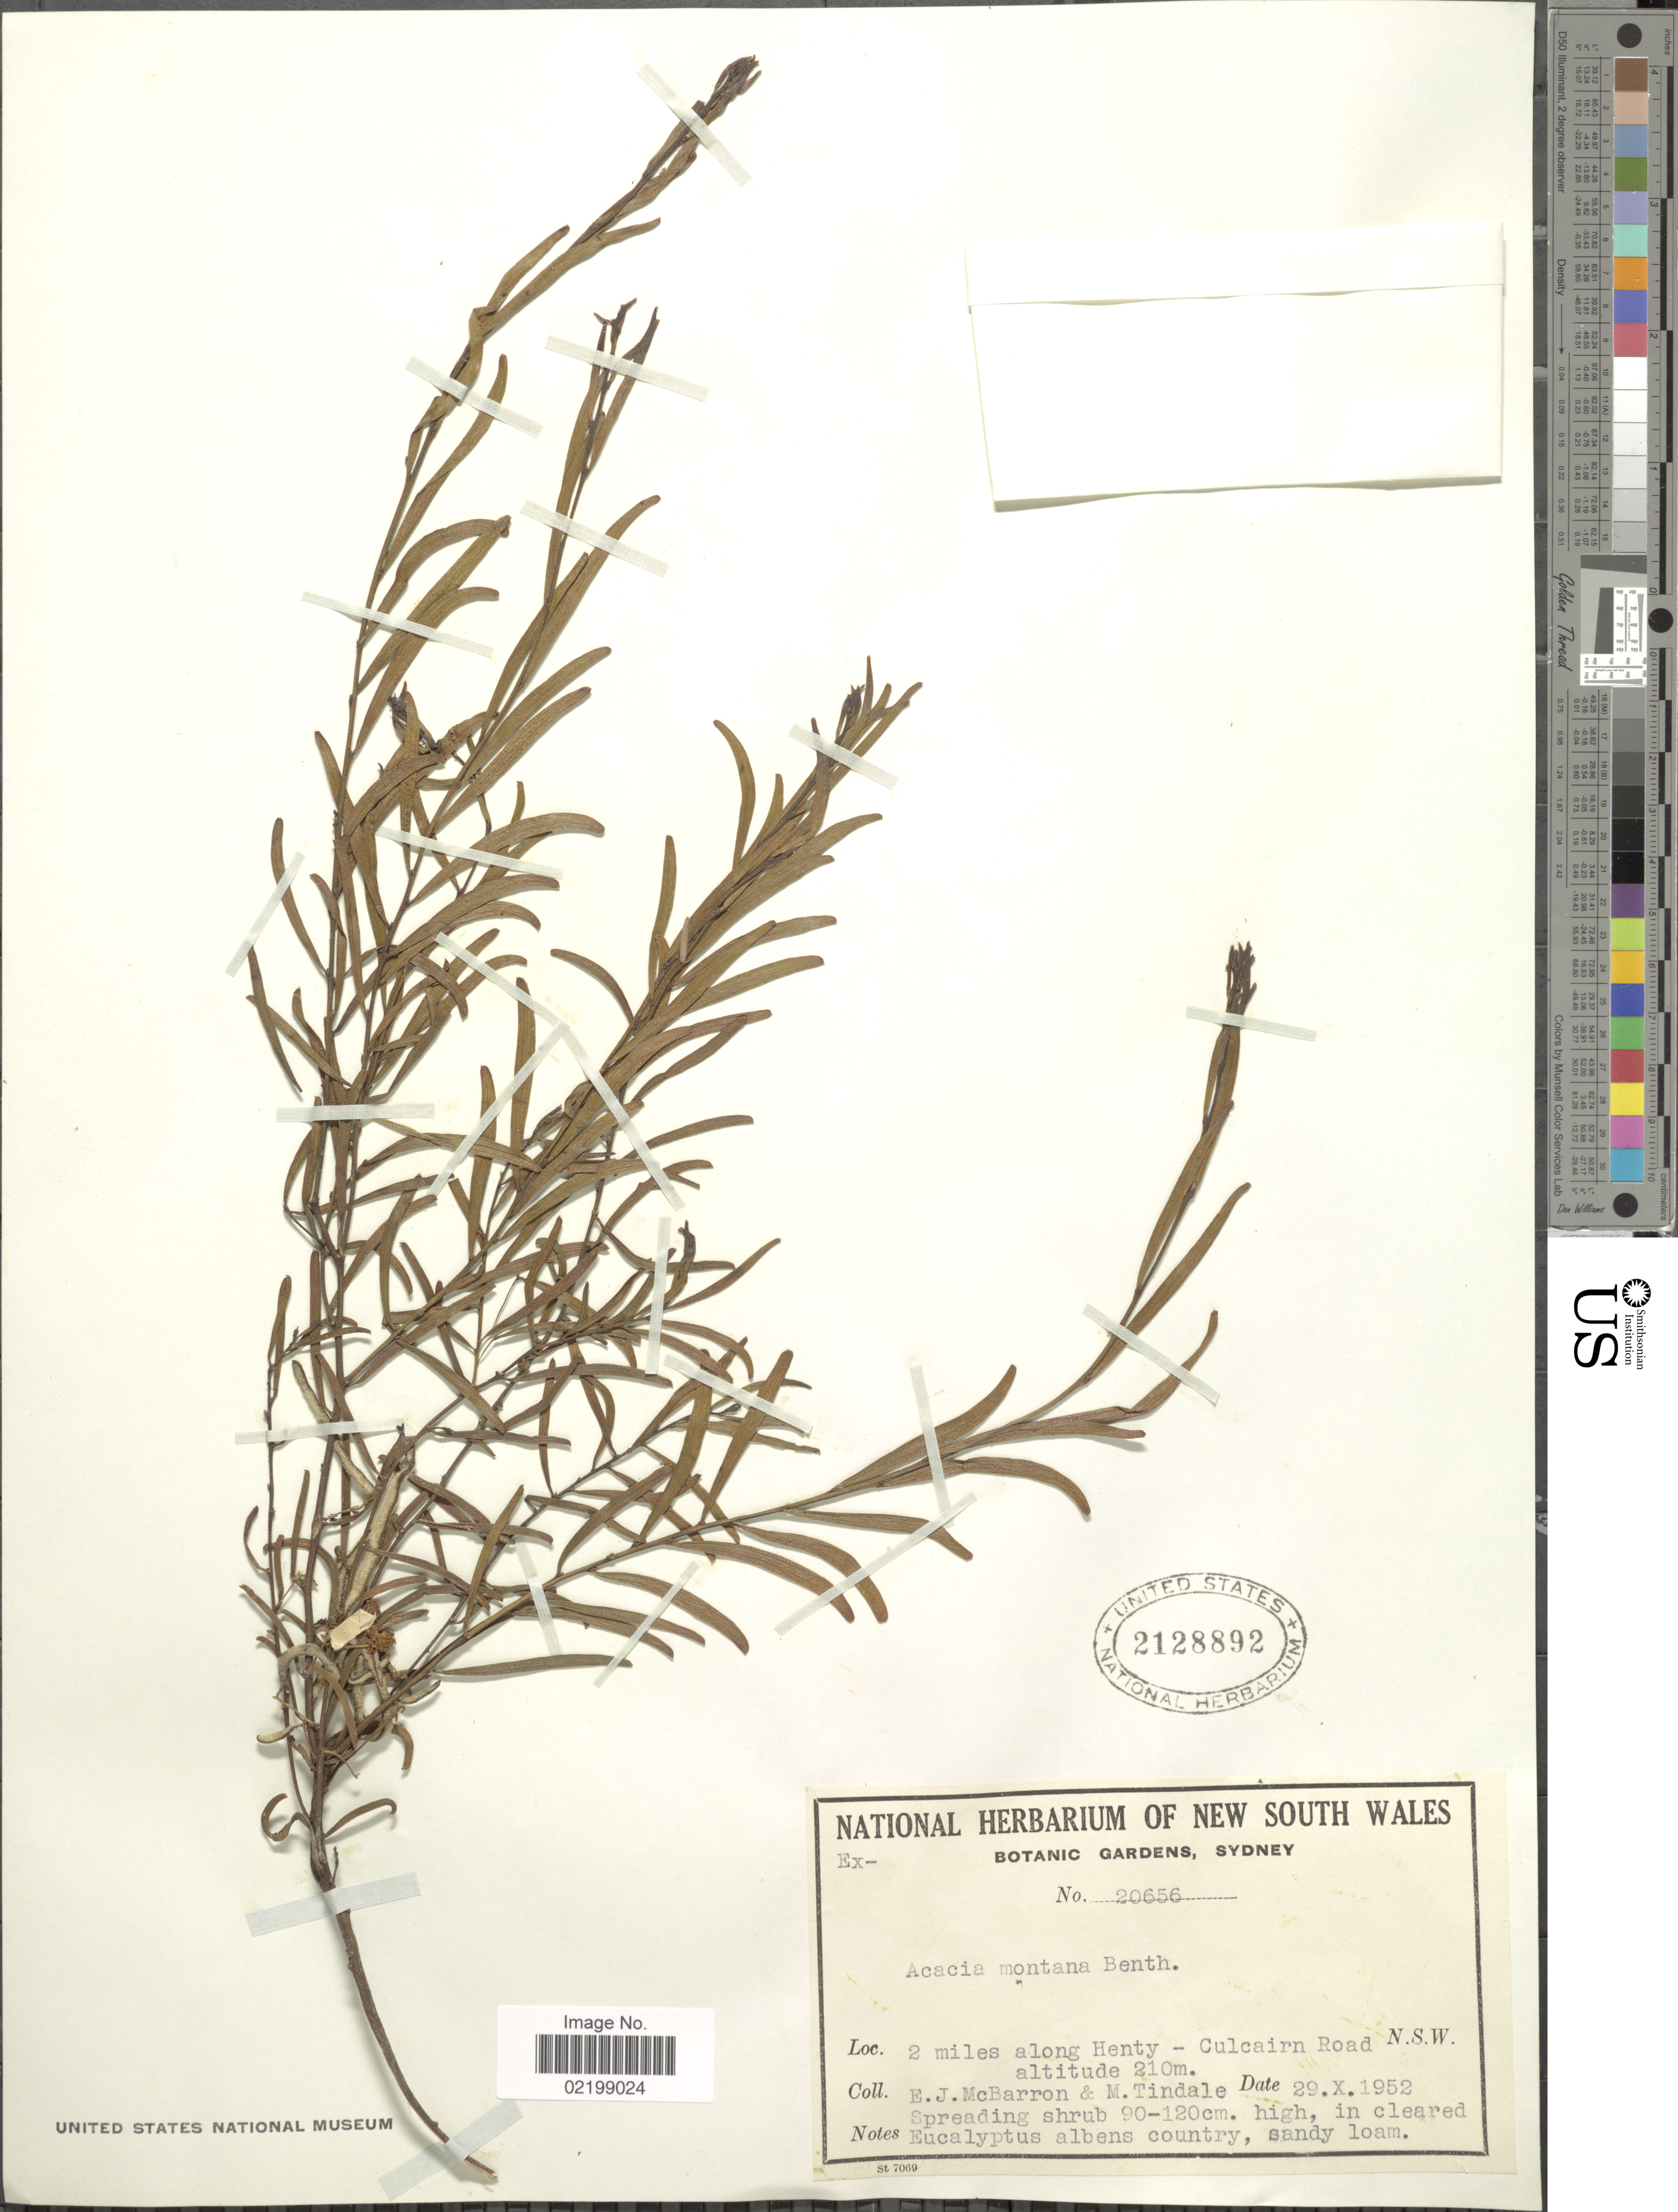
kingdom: Plantae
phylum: Tracheophyta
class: Magnoliopsida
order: Fabales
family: Fabaceae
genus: Acacia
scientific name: Acacia montana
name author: Benth.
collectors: E. McBarron & M. D. Tindale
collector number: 20656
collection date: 1952-10-29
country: Australia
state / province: New South Wales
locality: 2 miles along Henty - Culcairn Road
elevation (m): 210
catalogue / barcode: US 2128892